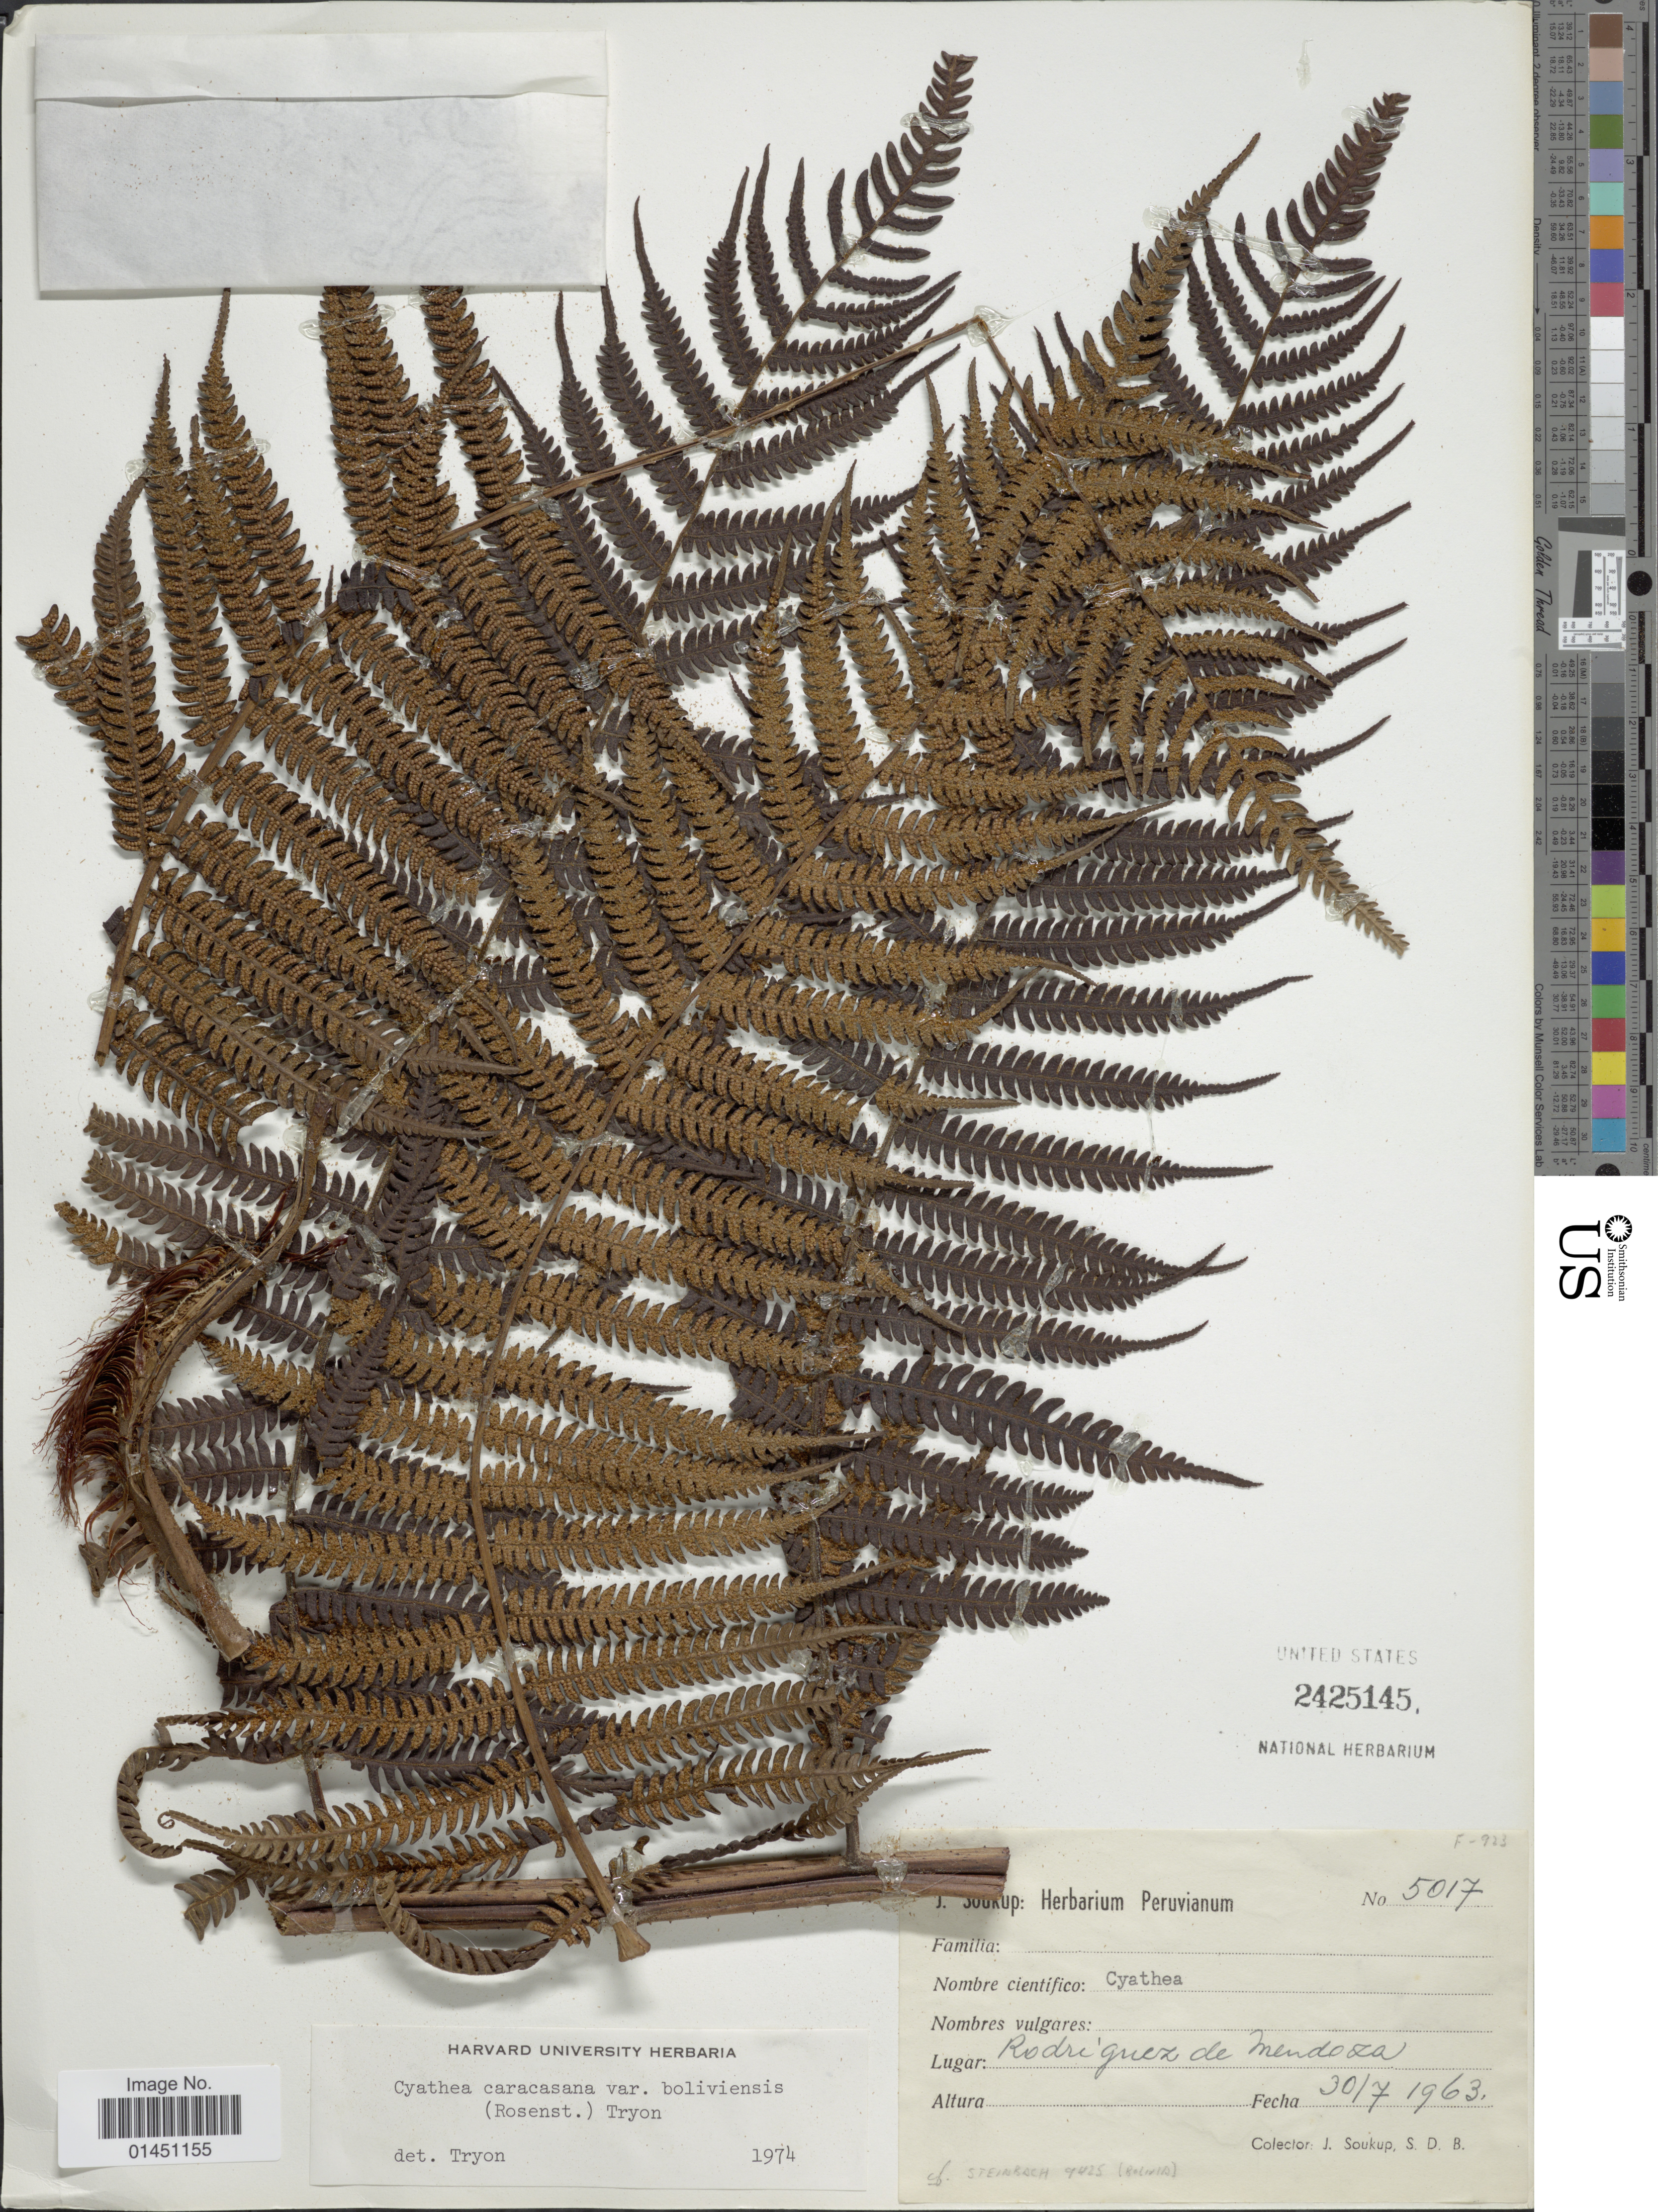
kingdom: Plantae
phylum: Tracheophyta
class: Polypodiopsida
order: Cyatheales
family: Cyatheaceae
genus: Cyathea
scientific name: Cyathea caracasana var. boliviensis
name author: (Rosenst.) R.M. Tryon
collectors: J. Soukup & R. de Mendoza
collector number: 5017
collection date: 1963-07-30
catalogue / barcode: US 2425145